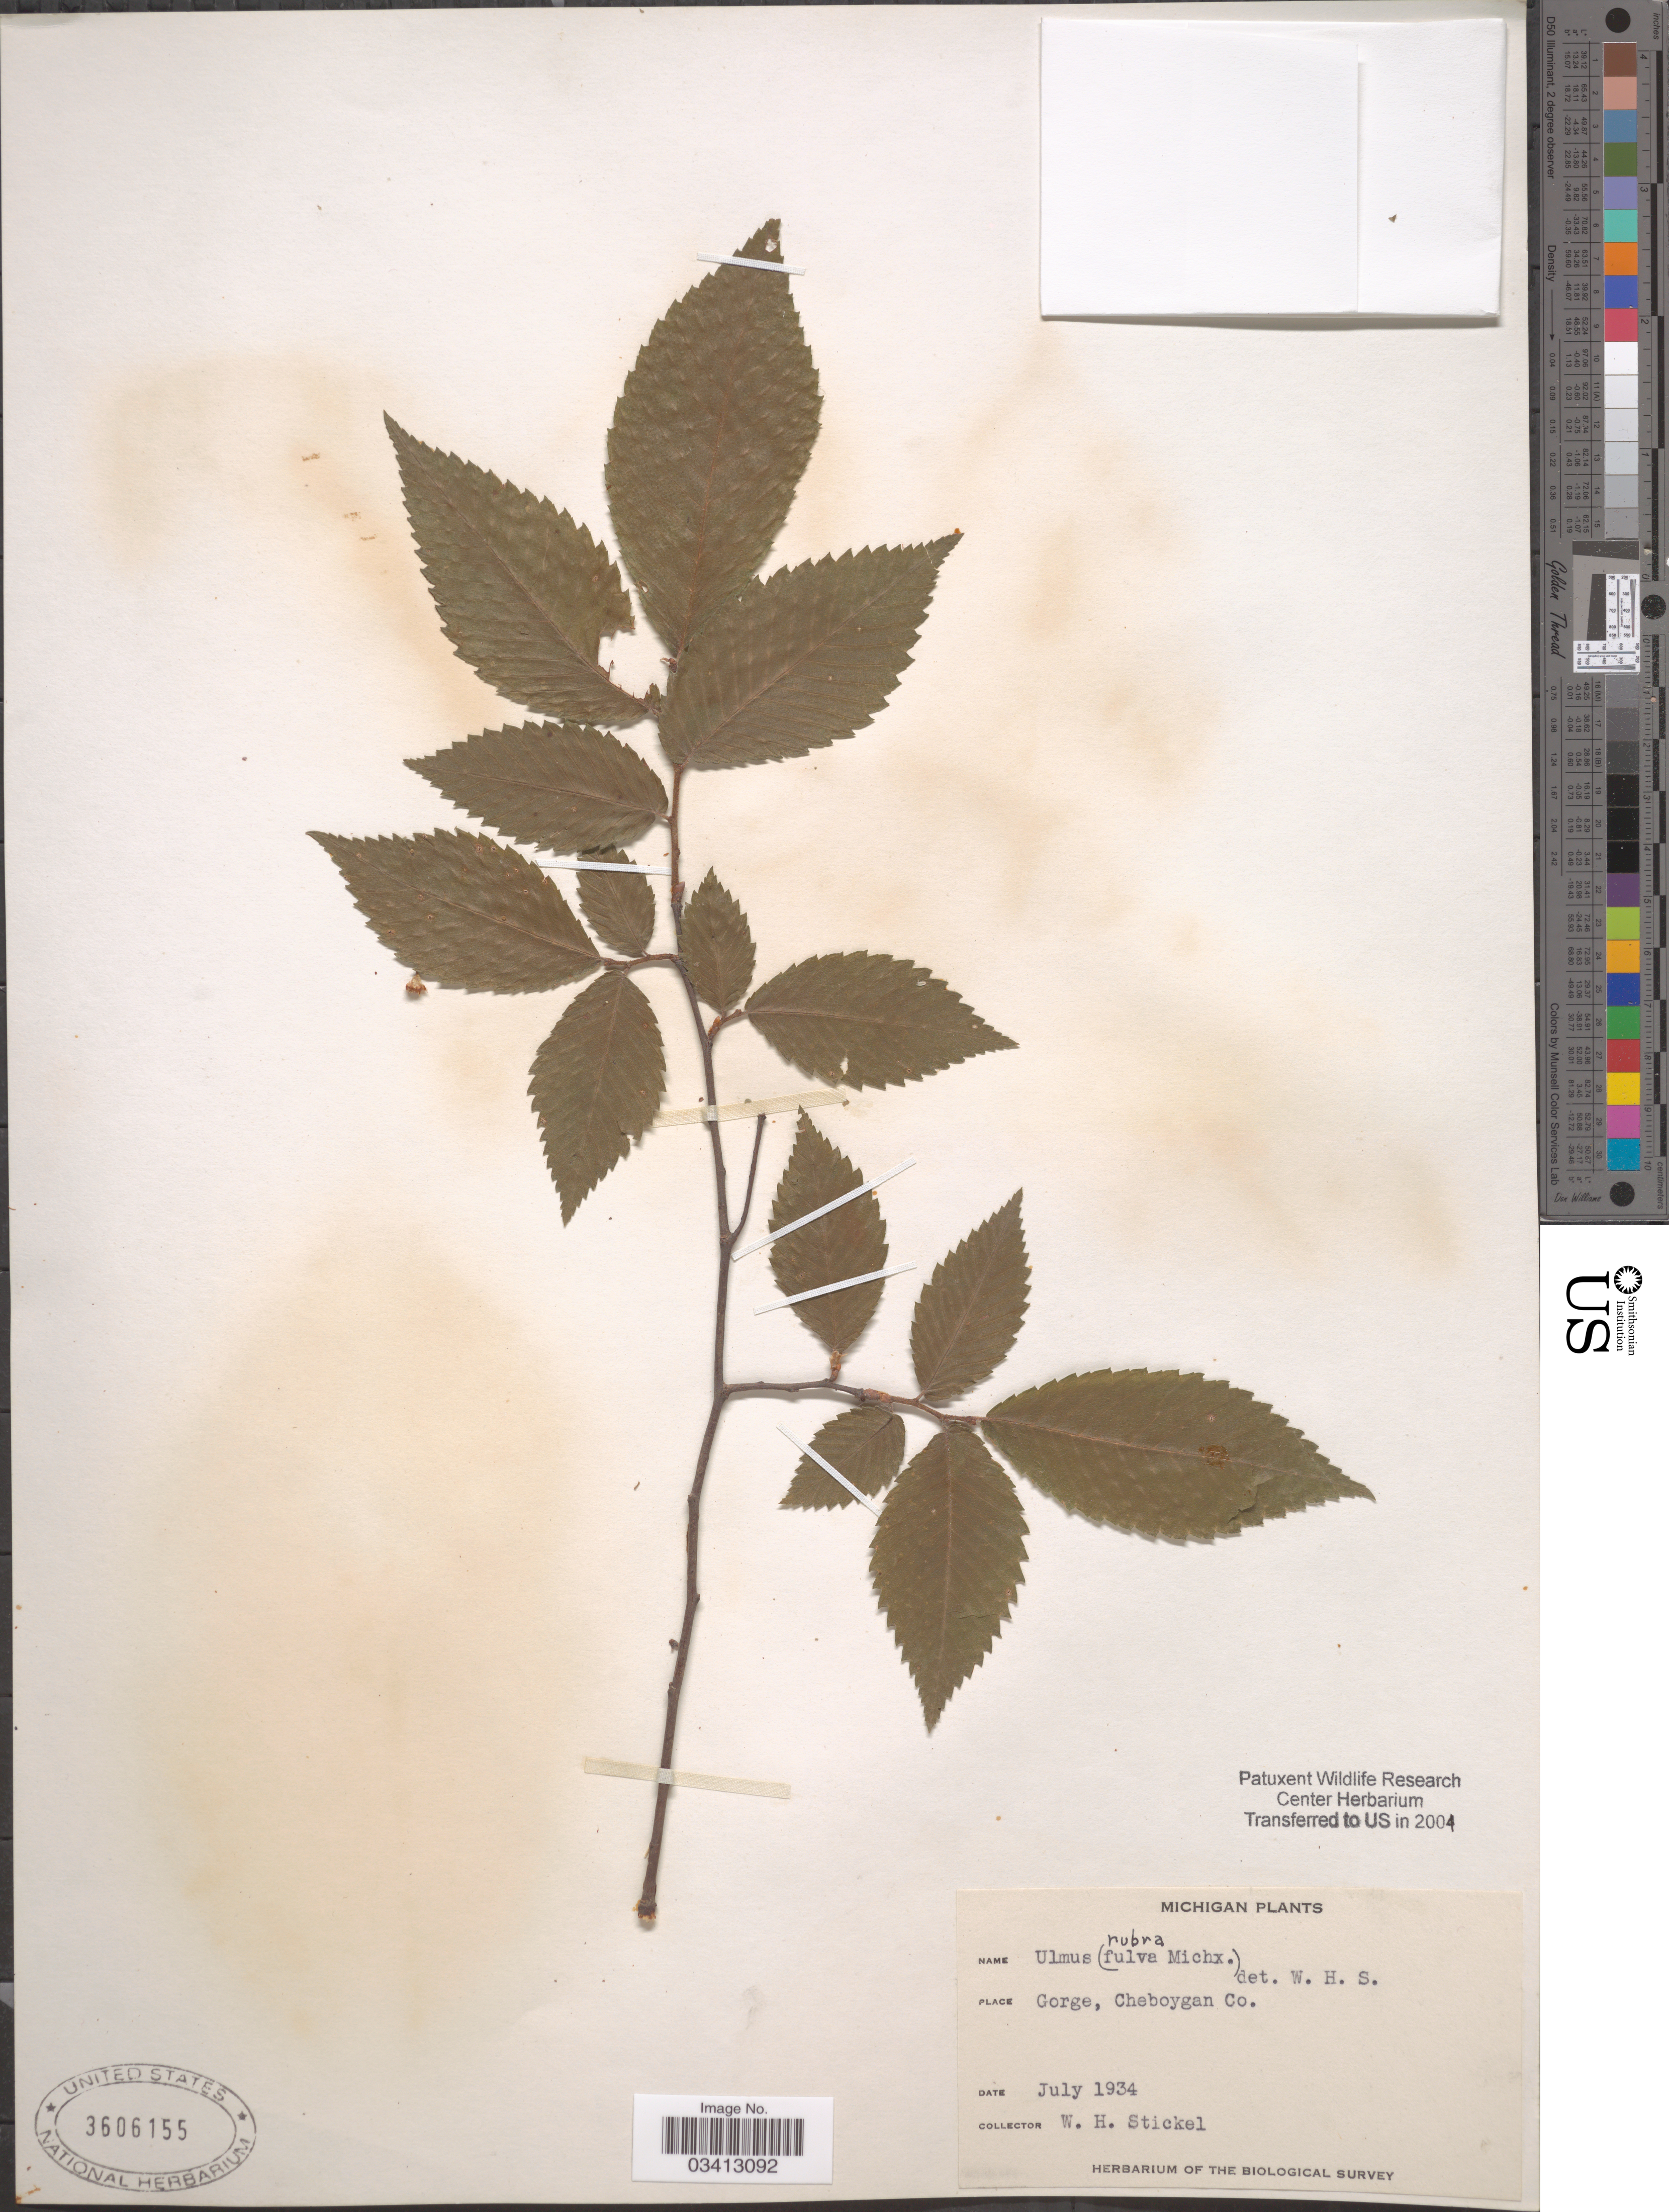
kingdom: Plantae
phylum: Tracheophyta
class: Magnoliopsida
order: Rosales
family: Ulmaceae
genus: Ulmus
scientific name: Ulmus rubra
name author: Muhl.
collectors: W. Stickel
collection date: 1934-07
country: United States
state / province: Michigan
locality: Gorge, Cheboygan Co.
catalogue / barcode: US 3606155